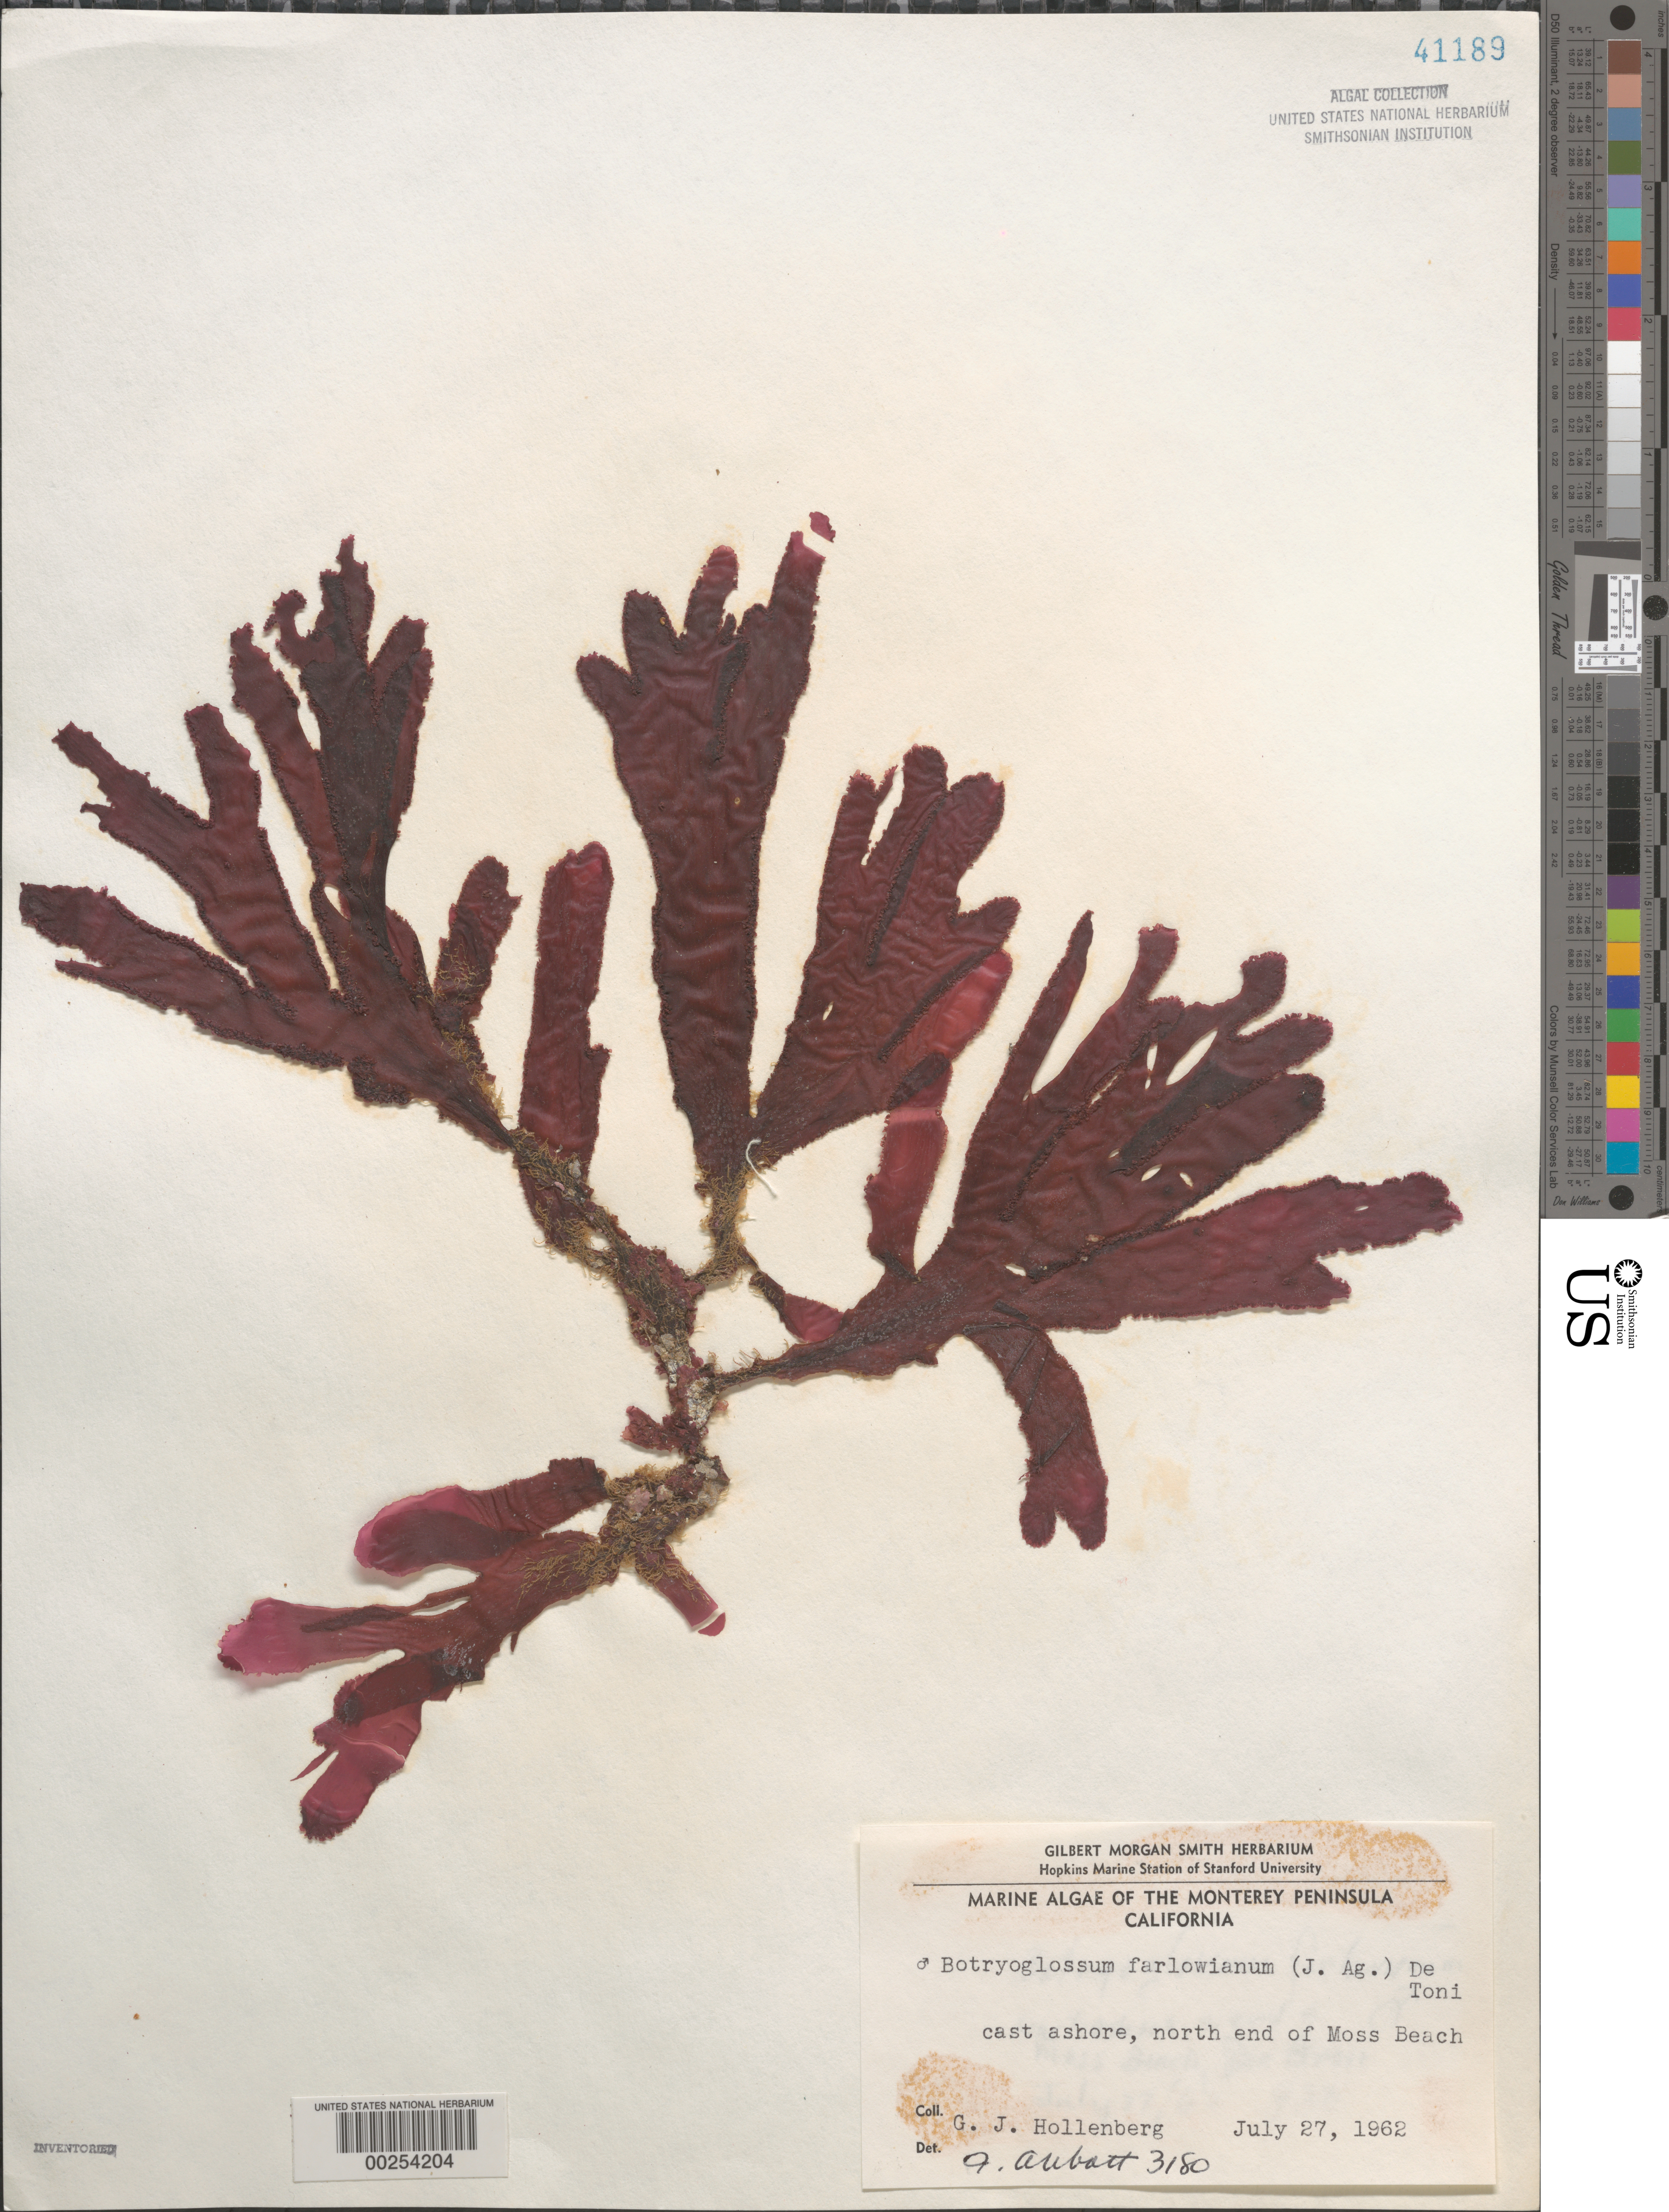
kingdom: Plantae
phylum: Rhodophyta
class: Florideophyceae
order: Ceramiales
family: Delesseriaceae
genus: Botryoglossum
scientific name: Botryoglossum farlowianum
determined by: Abbott, Isabella A.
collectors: G. Hollenberg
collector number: IAA 3180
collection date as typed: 27 Jun 1962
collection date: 1962-06-27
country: United States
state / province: California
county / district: Monterey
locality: Moss Beach, Monterey Peninsula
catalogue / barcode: US 41189